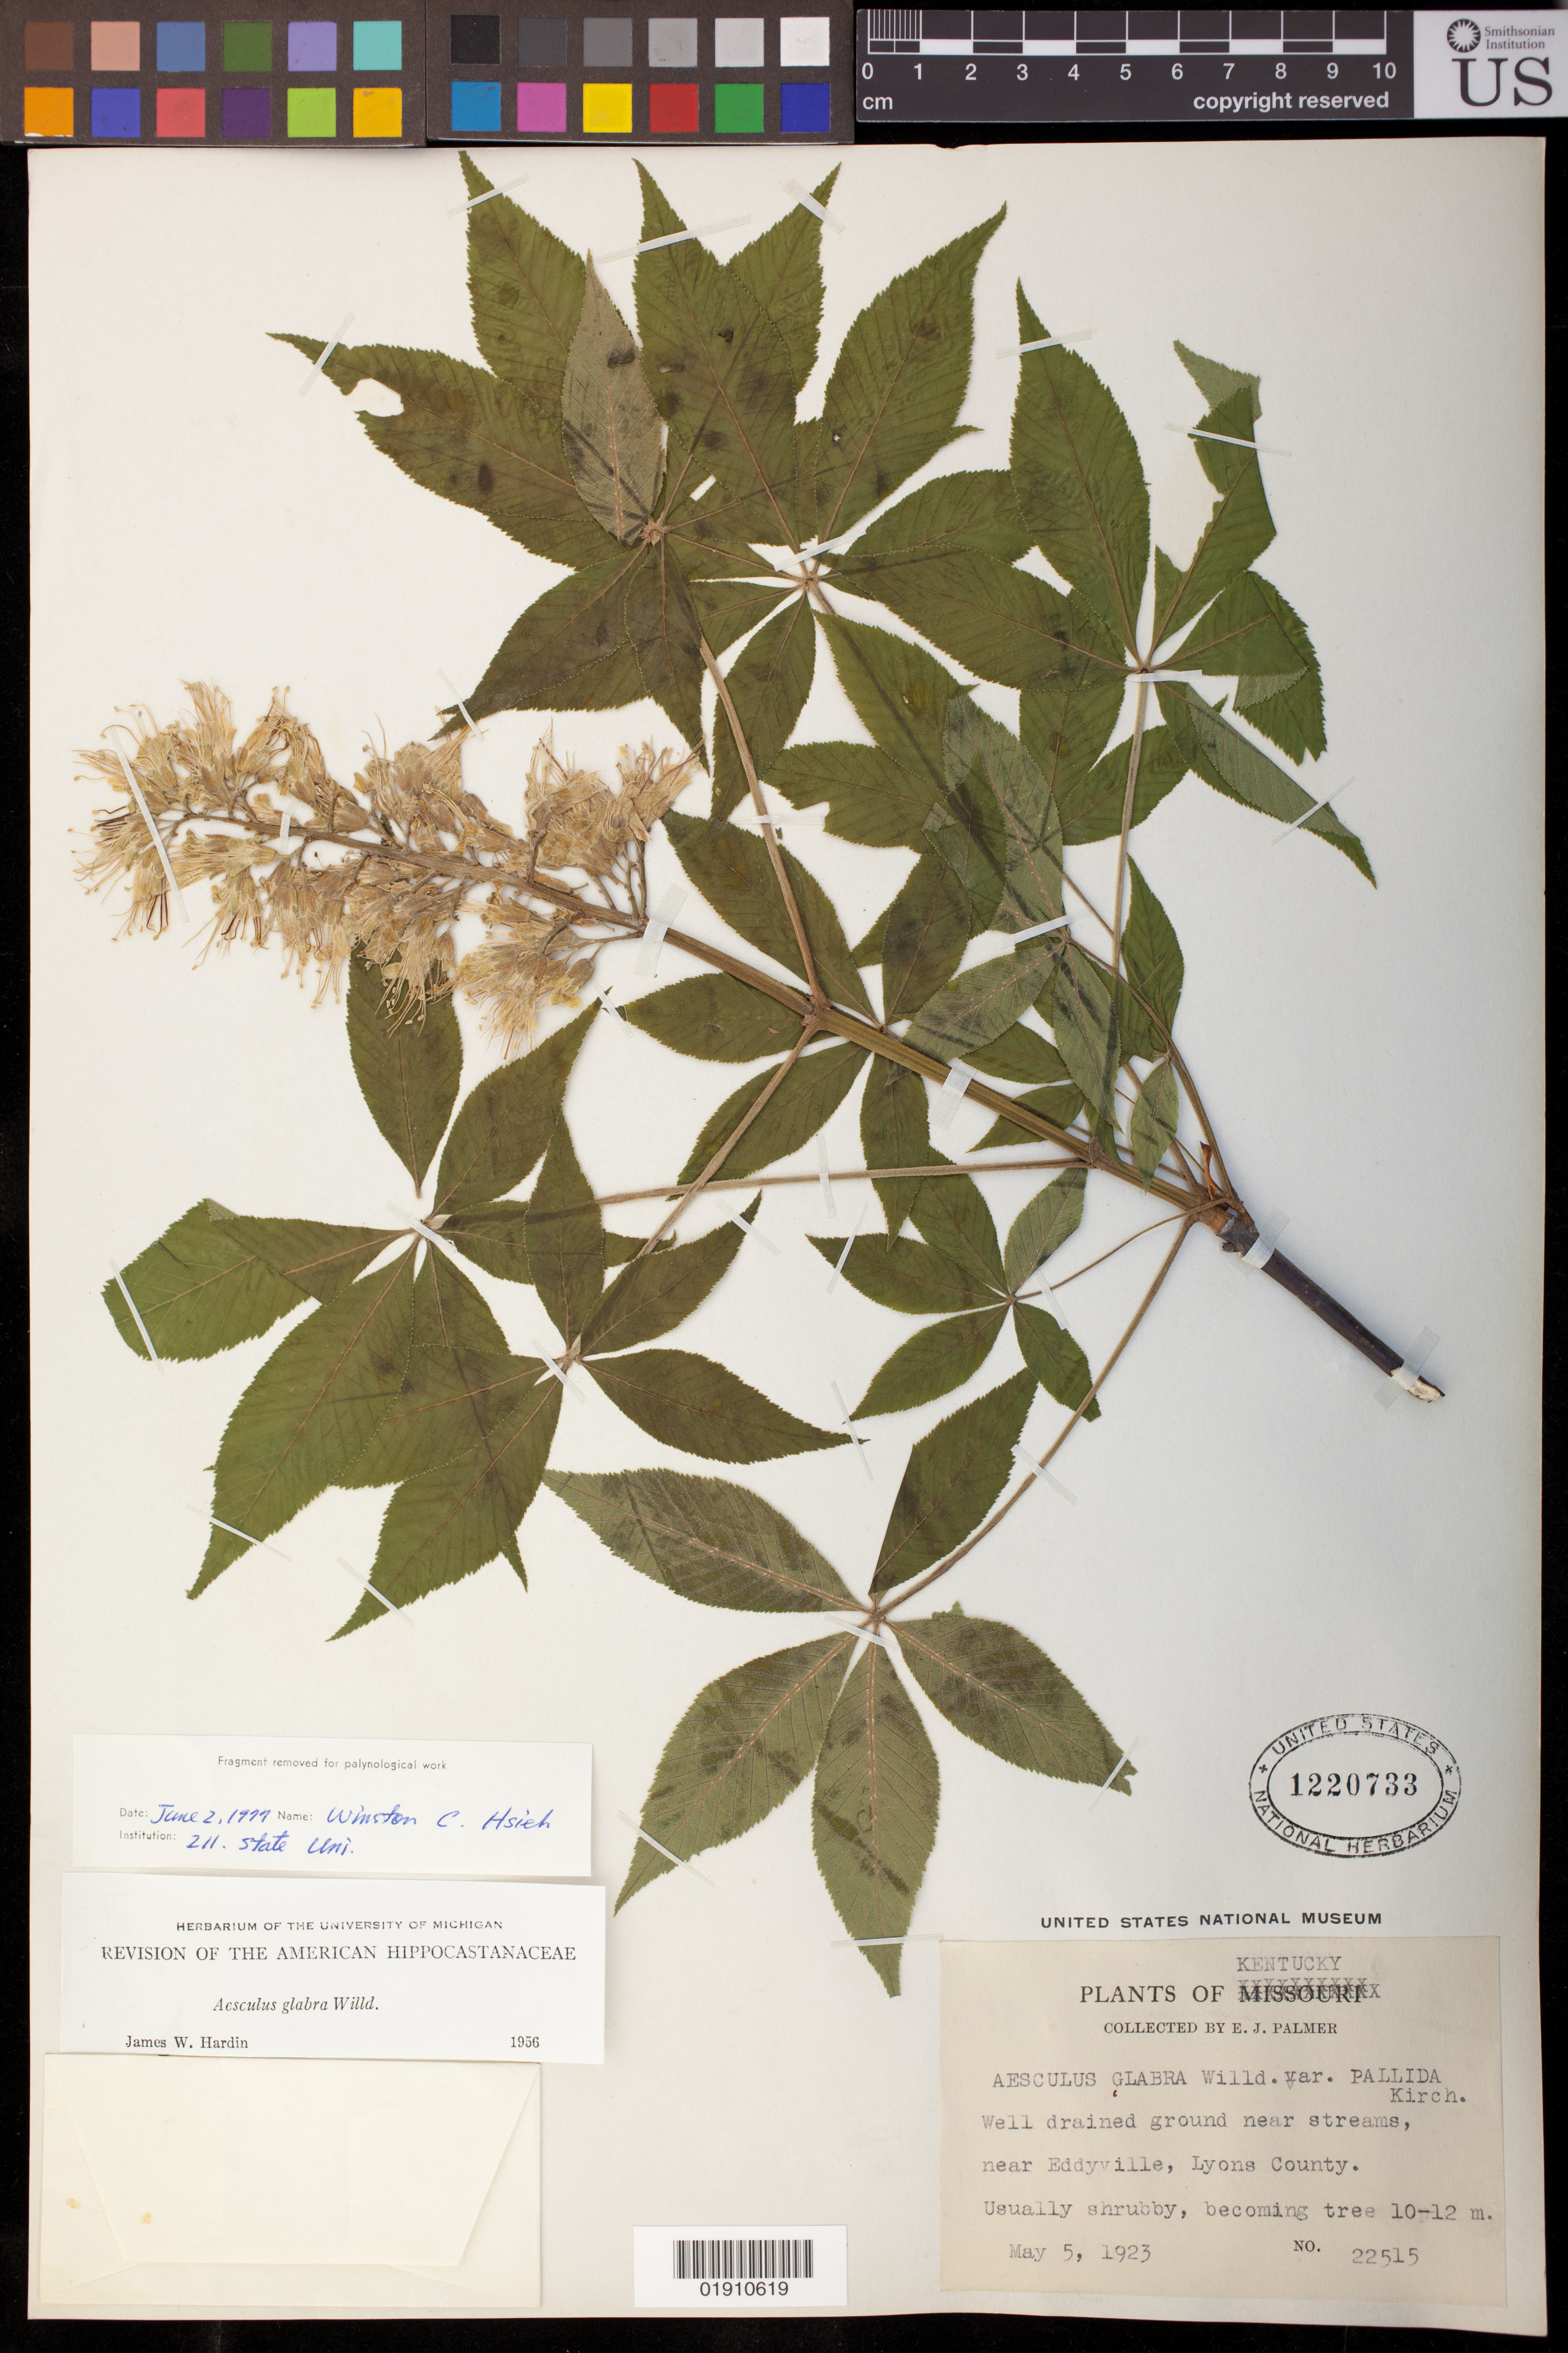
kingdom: Plantae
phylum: Tracheophyta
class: Magnoliopsida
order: Sapindales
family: Sapindaceae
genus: Aesculus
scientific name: Aesculus glabra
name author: Willd.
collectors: E. J. Palmer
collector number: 22515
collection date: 1923-05-05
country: United States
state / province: Kentucky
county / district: Lyons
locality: near Eddyville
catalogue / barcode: US 1220733